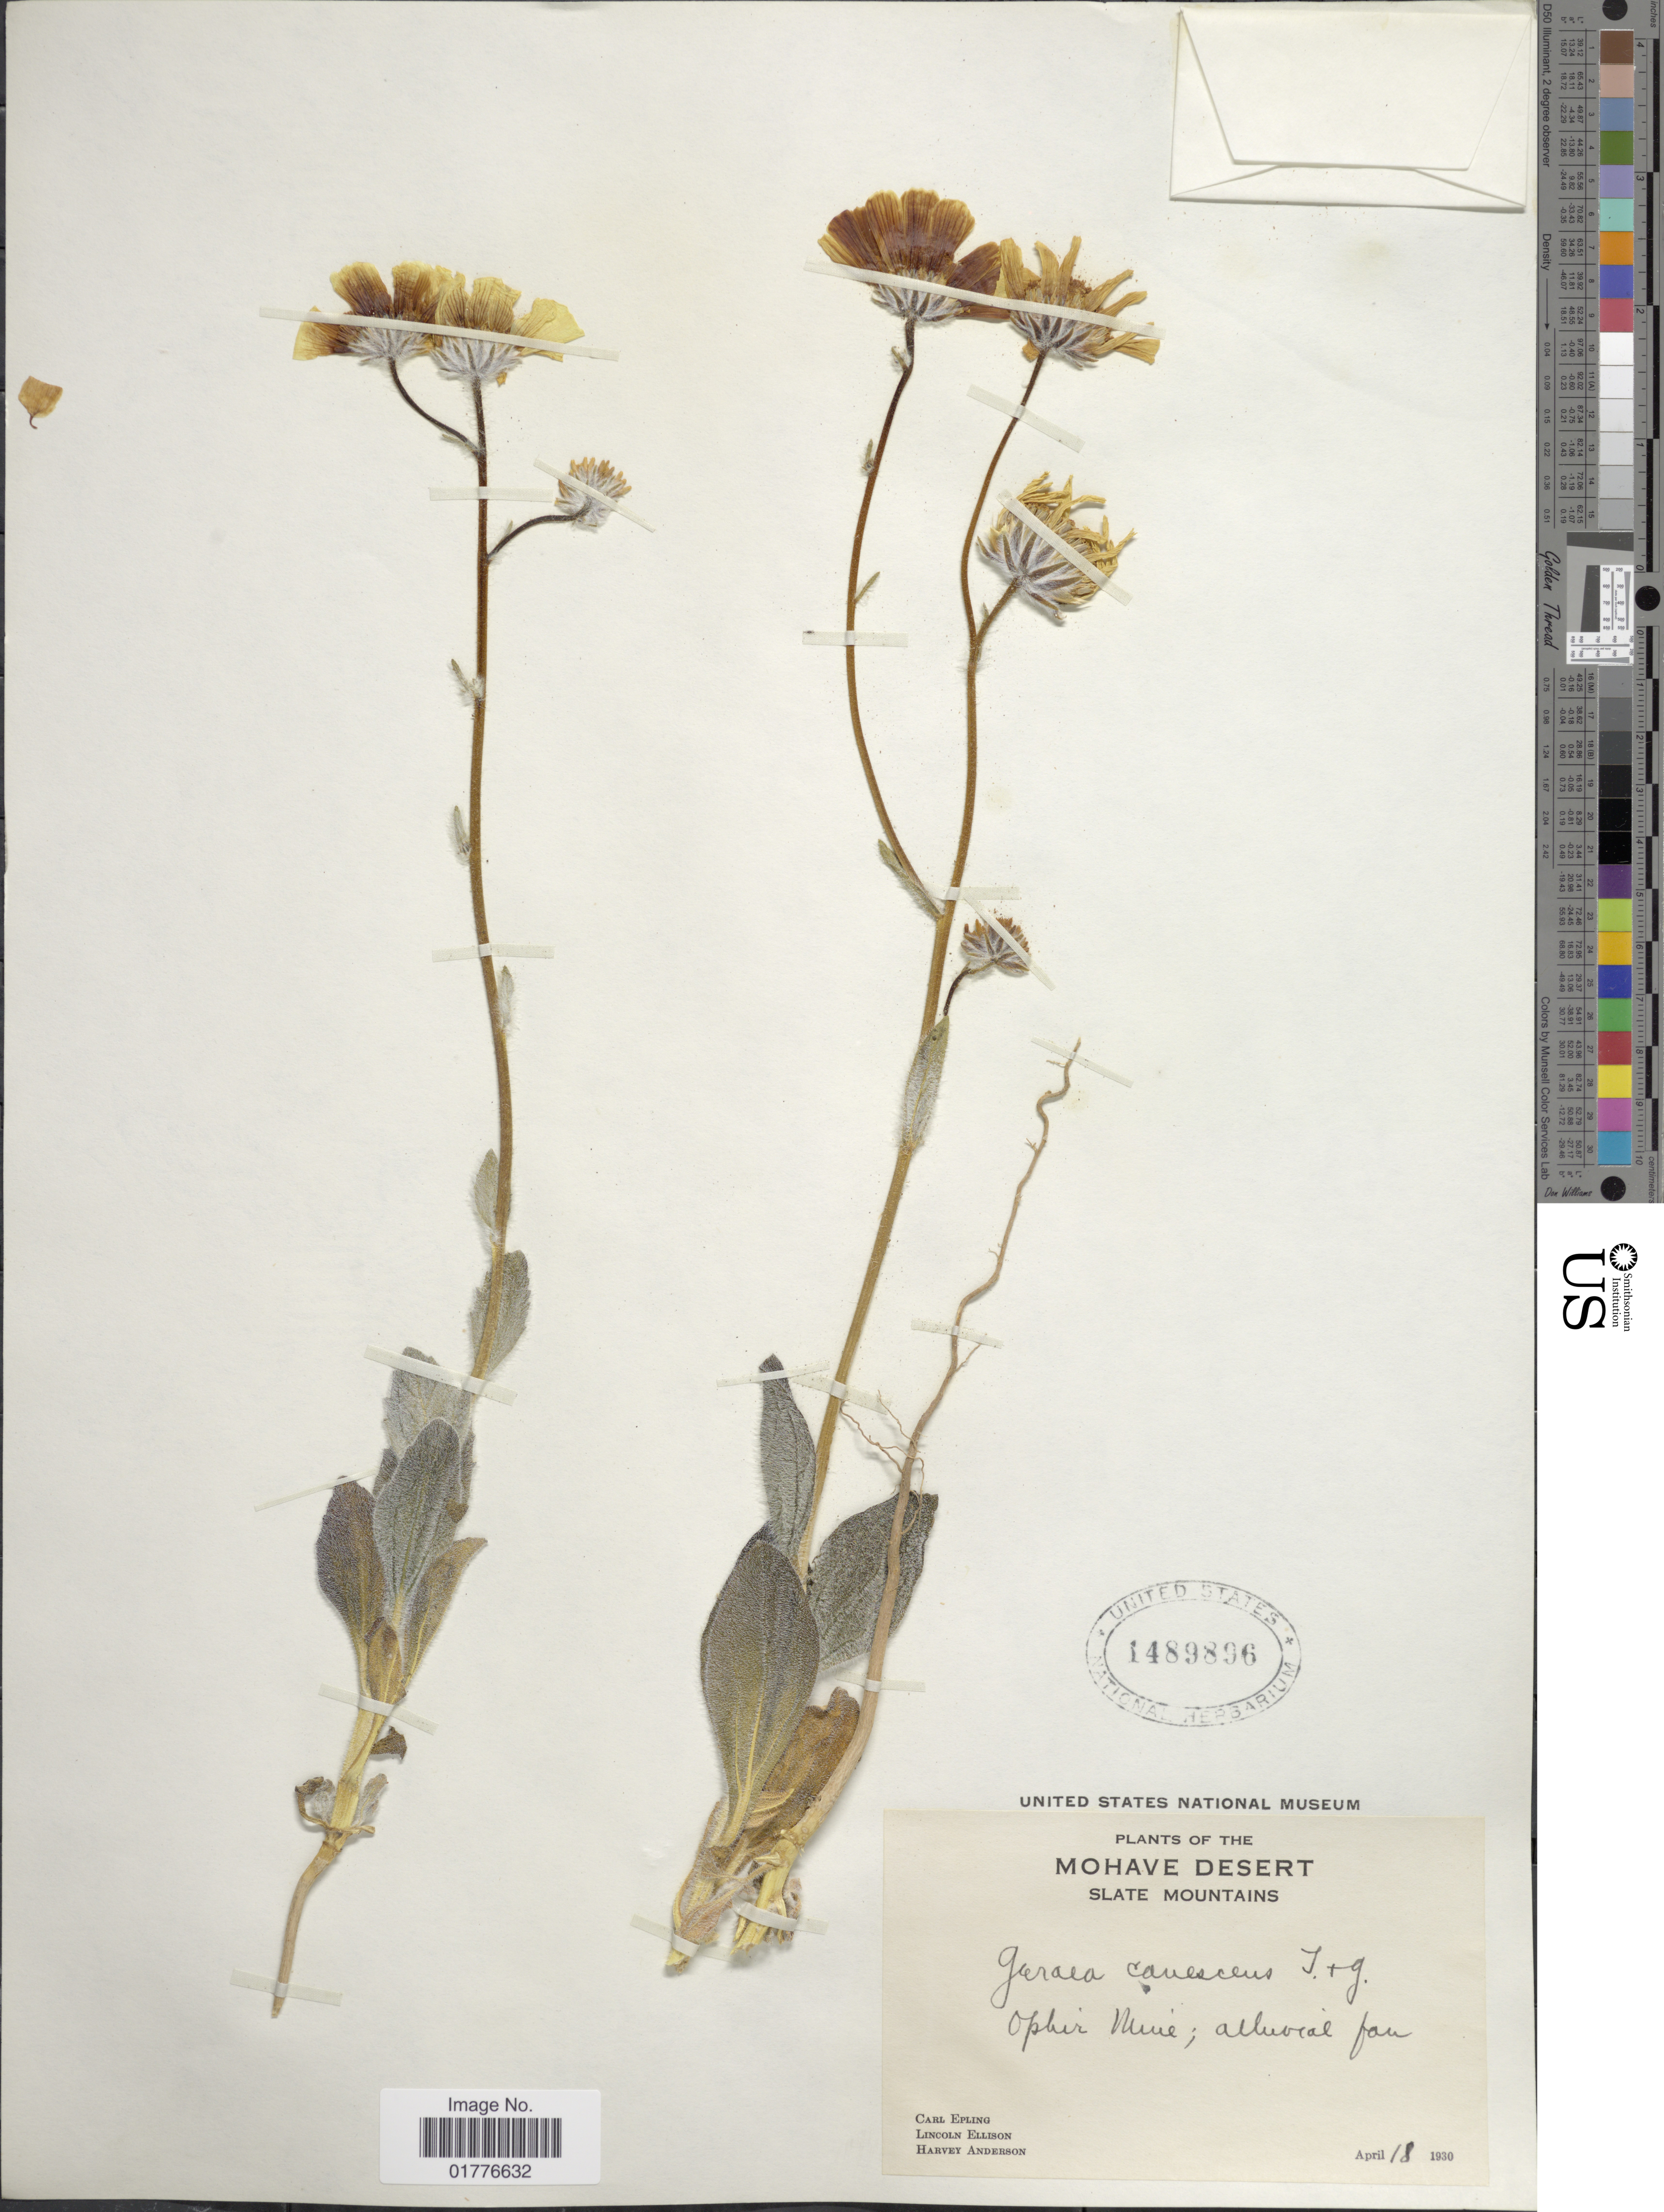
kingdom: Plantae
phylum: Tracheophyta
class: Magnoliopsida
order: Asterales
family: Asteraceae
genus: Geraea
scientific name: Geraea canescens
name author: Torr. & A. Gray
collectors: C. C. Epling, L. Ellison & H. Anderson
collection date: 1930-04-18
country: United States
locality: Mohave Desert. Slate Mountains. Ophir Mine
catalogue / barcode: US 1489896